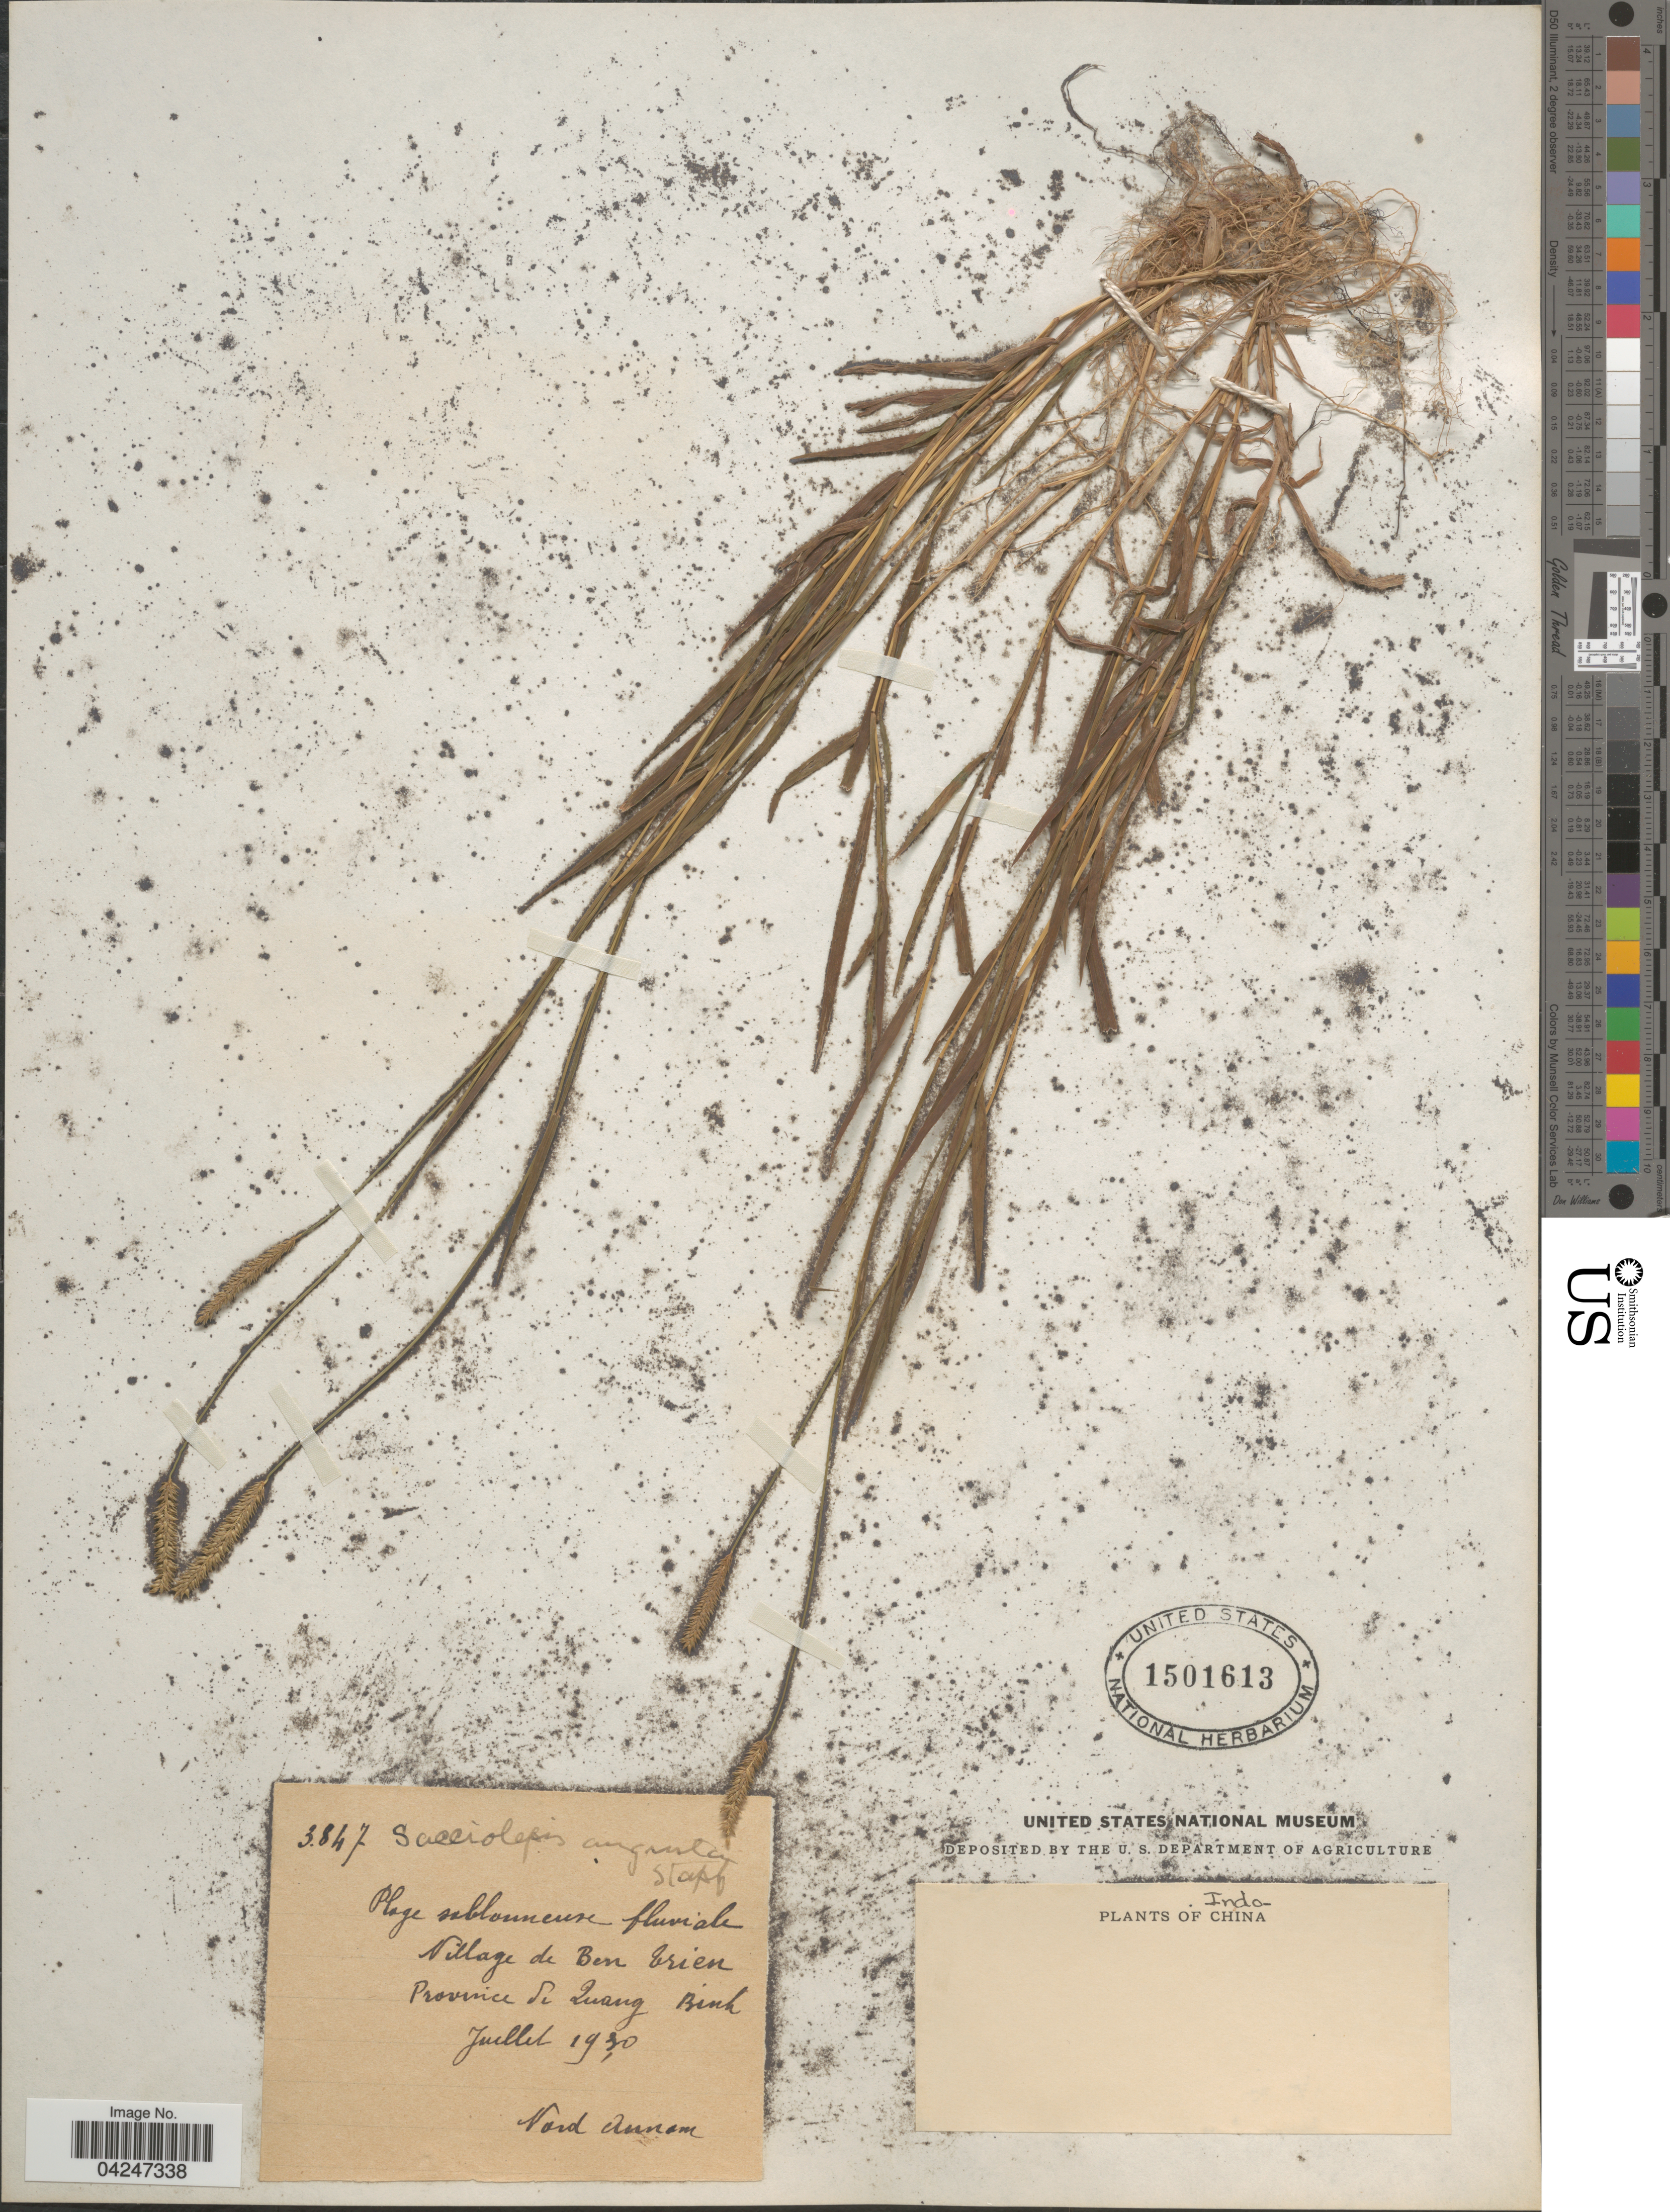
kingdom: Plantae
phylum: Tracheophyta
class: Liliopsida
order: Poales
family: Poaceae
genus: Sacciolepis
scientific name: Sacciolepis indica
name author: (L.) Chase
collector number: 3847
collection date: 1930-07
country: Vietnam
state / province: Quang Binh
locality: Village de Ben Trien. Nord Annam.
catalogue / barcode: US 1501613